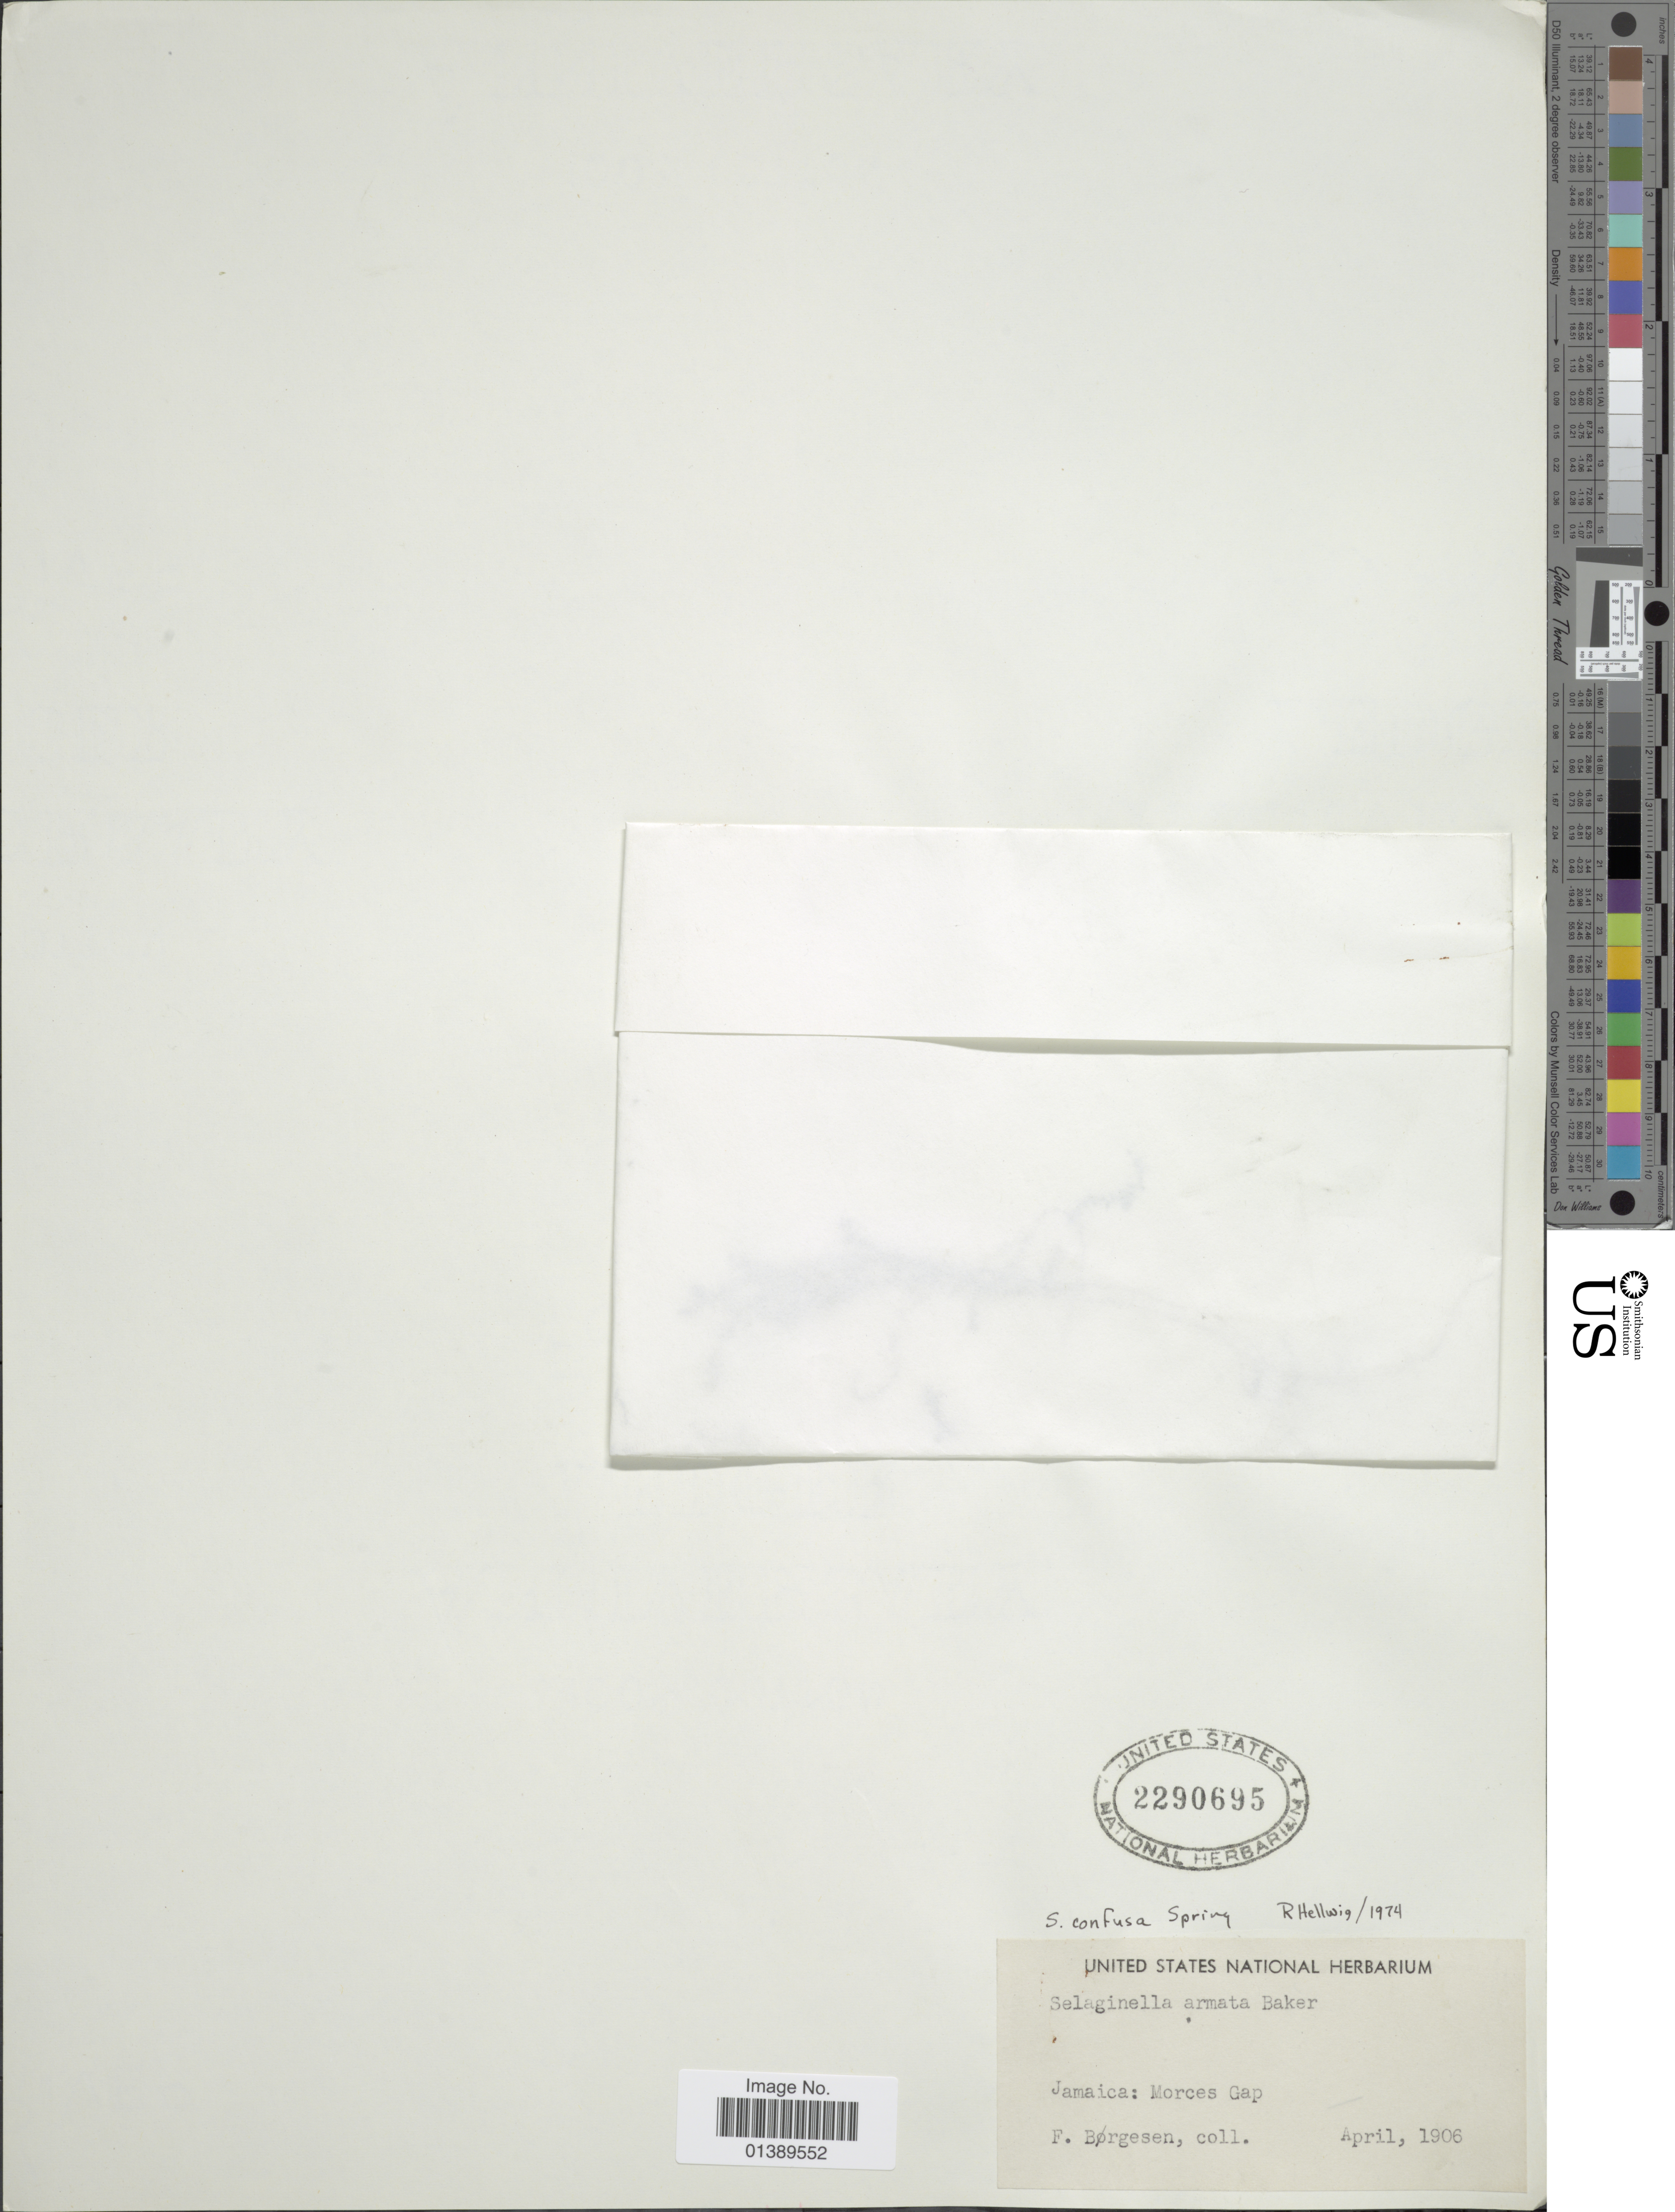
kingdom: Plantae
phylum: Tracheophyta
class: Lycopodiopsida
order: Selaginellales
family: Selaginellaceae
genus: Selaginella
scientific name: Selaginella confusa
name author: Spring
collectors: F. C. Børgesen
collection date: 1906-04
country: Jamaica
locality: Morces Gap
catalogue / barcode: US 2290695